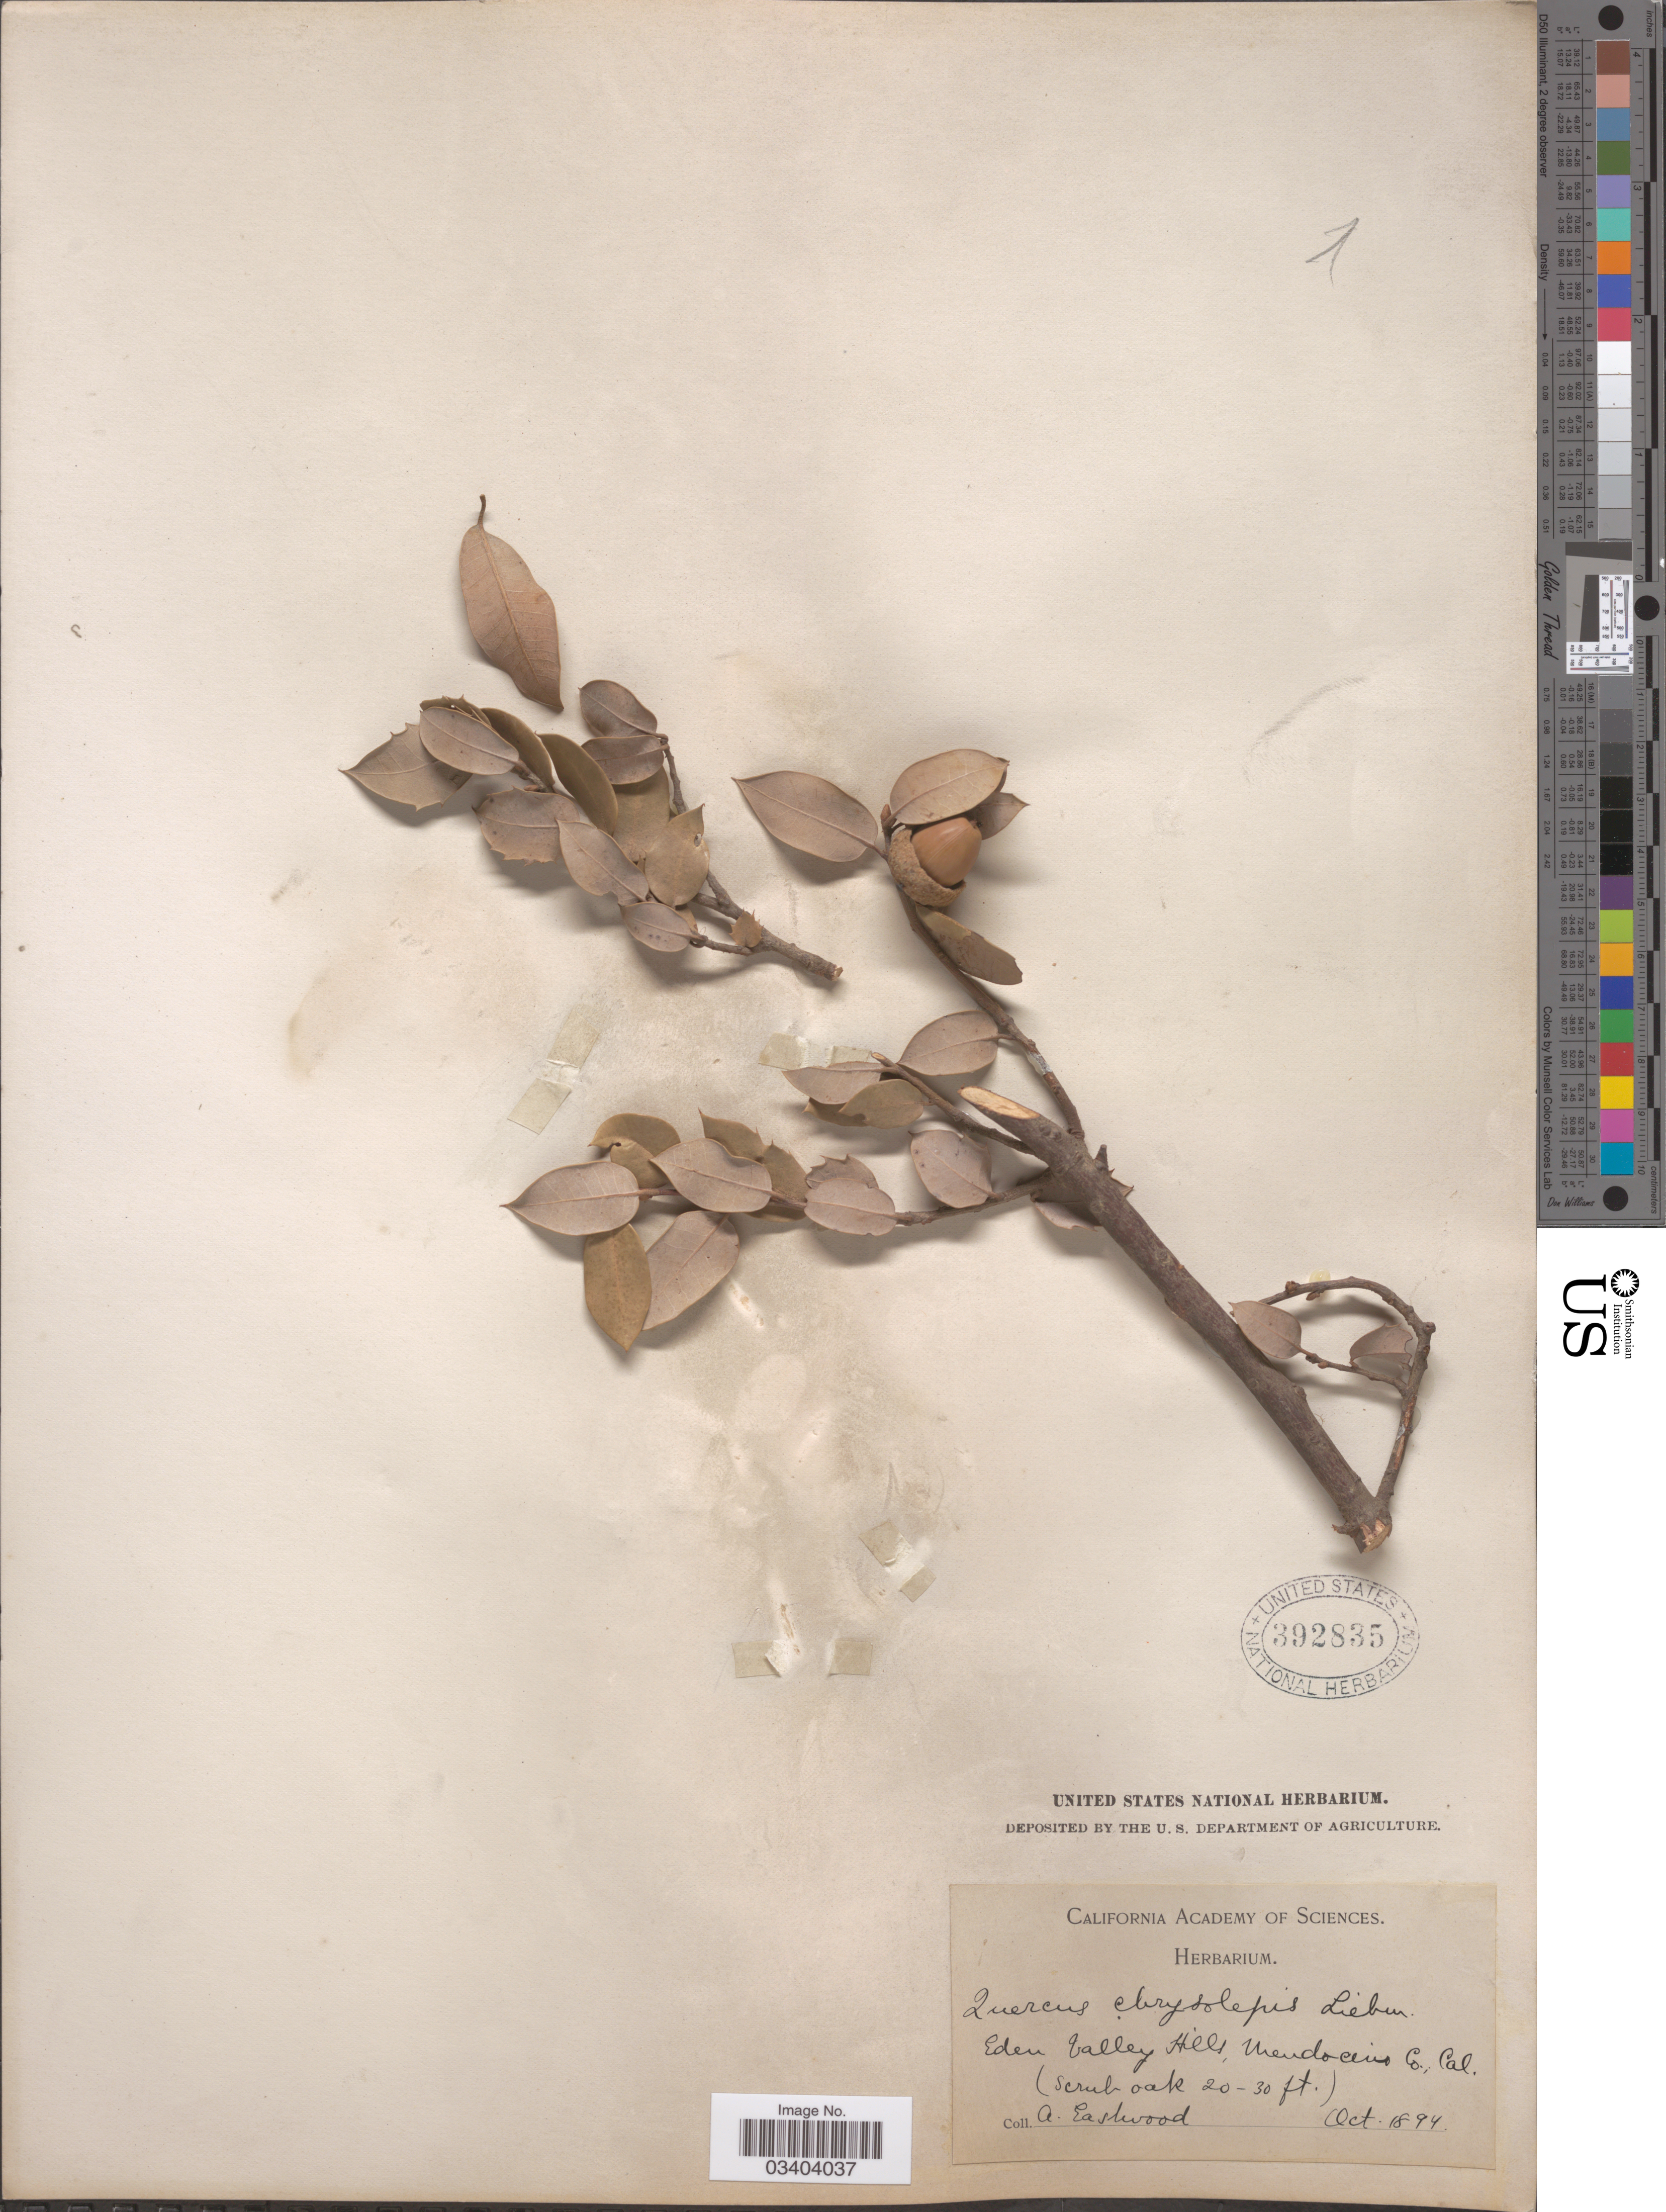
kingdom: Plantae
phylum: Tracheophyta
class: Magnoliopsida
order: Fagales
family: Fagaceae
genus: Quercus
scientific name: Quercus chrysolepis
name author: Liebm.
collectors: A. Eastwood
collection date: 1894-10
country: United States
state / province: California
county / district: Mendocino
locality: Eden Valley Hills, Mendocino Co.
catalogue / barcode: US 392835